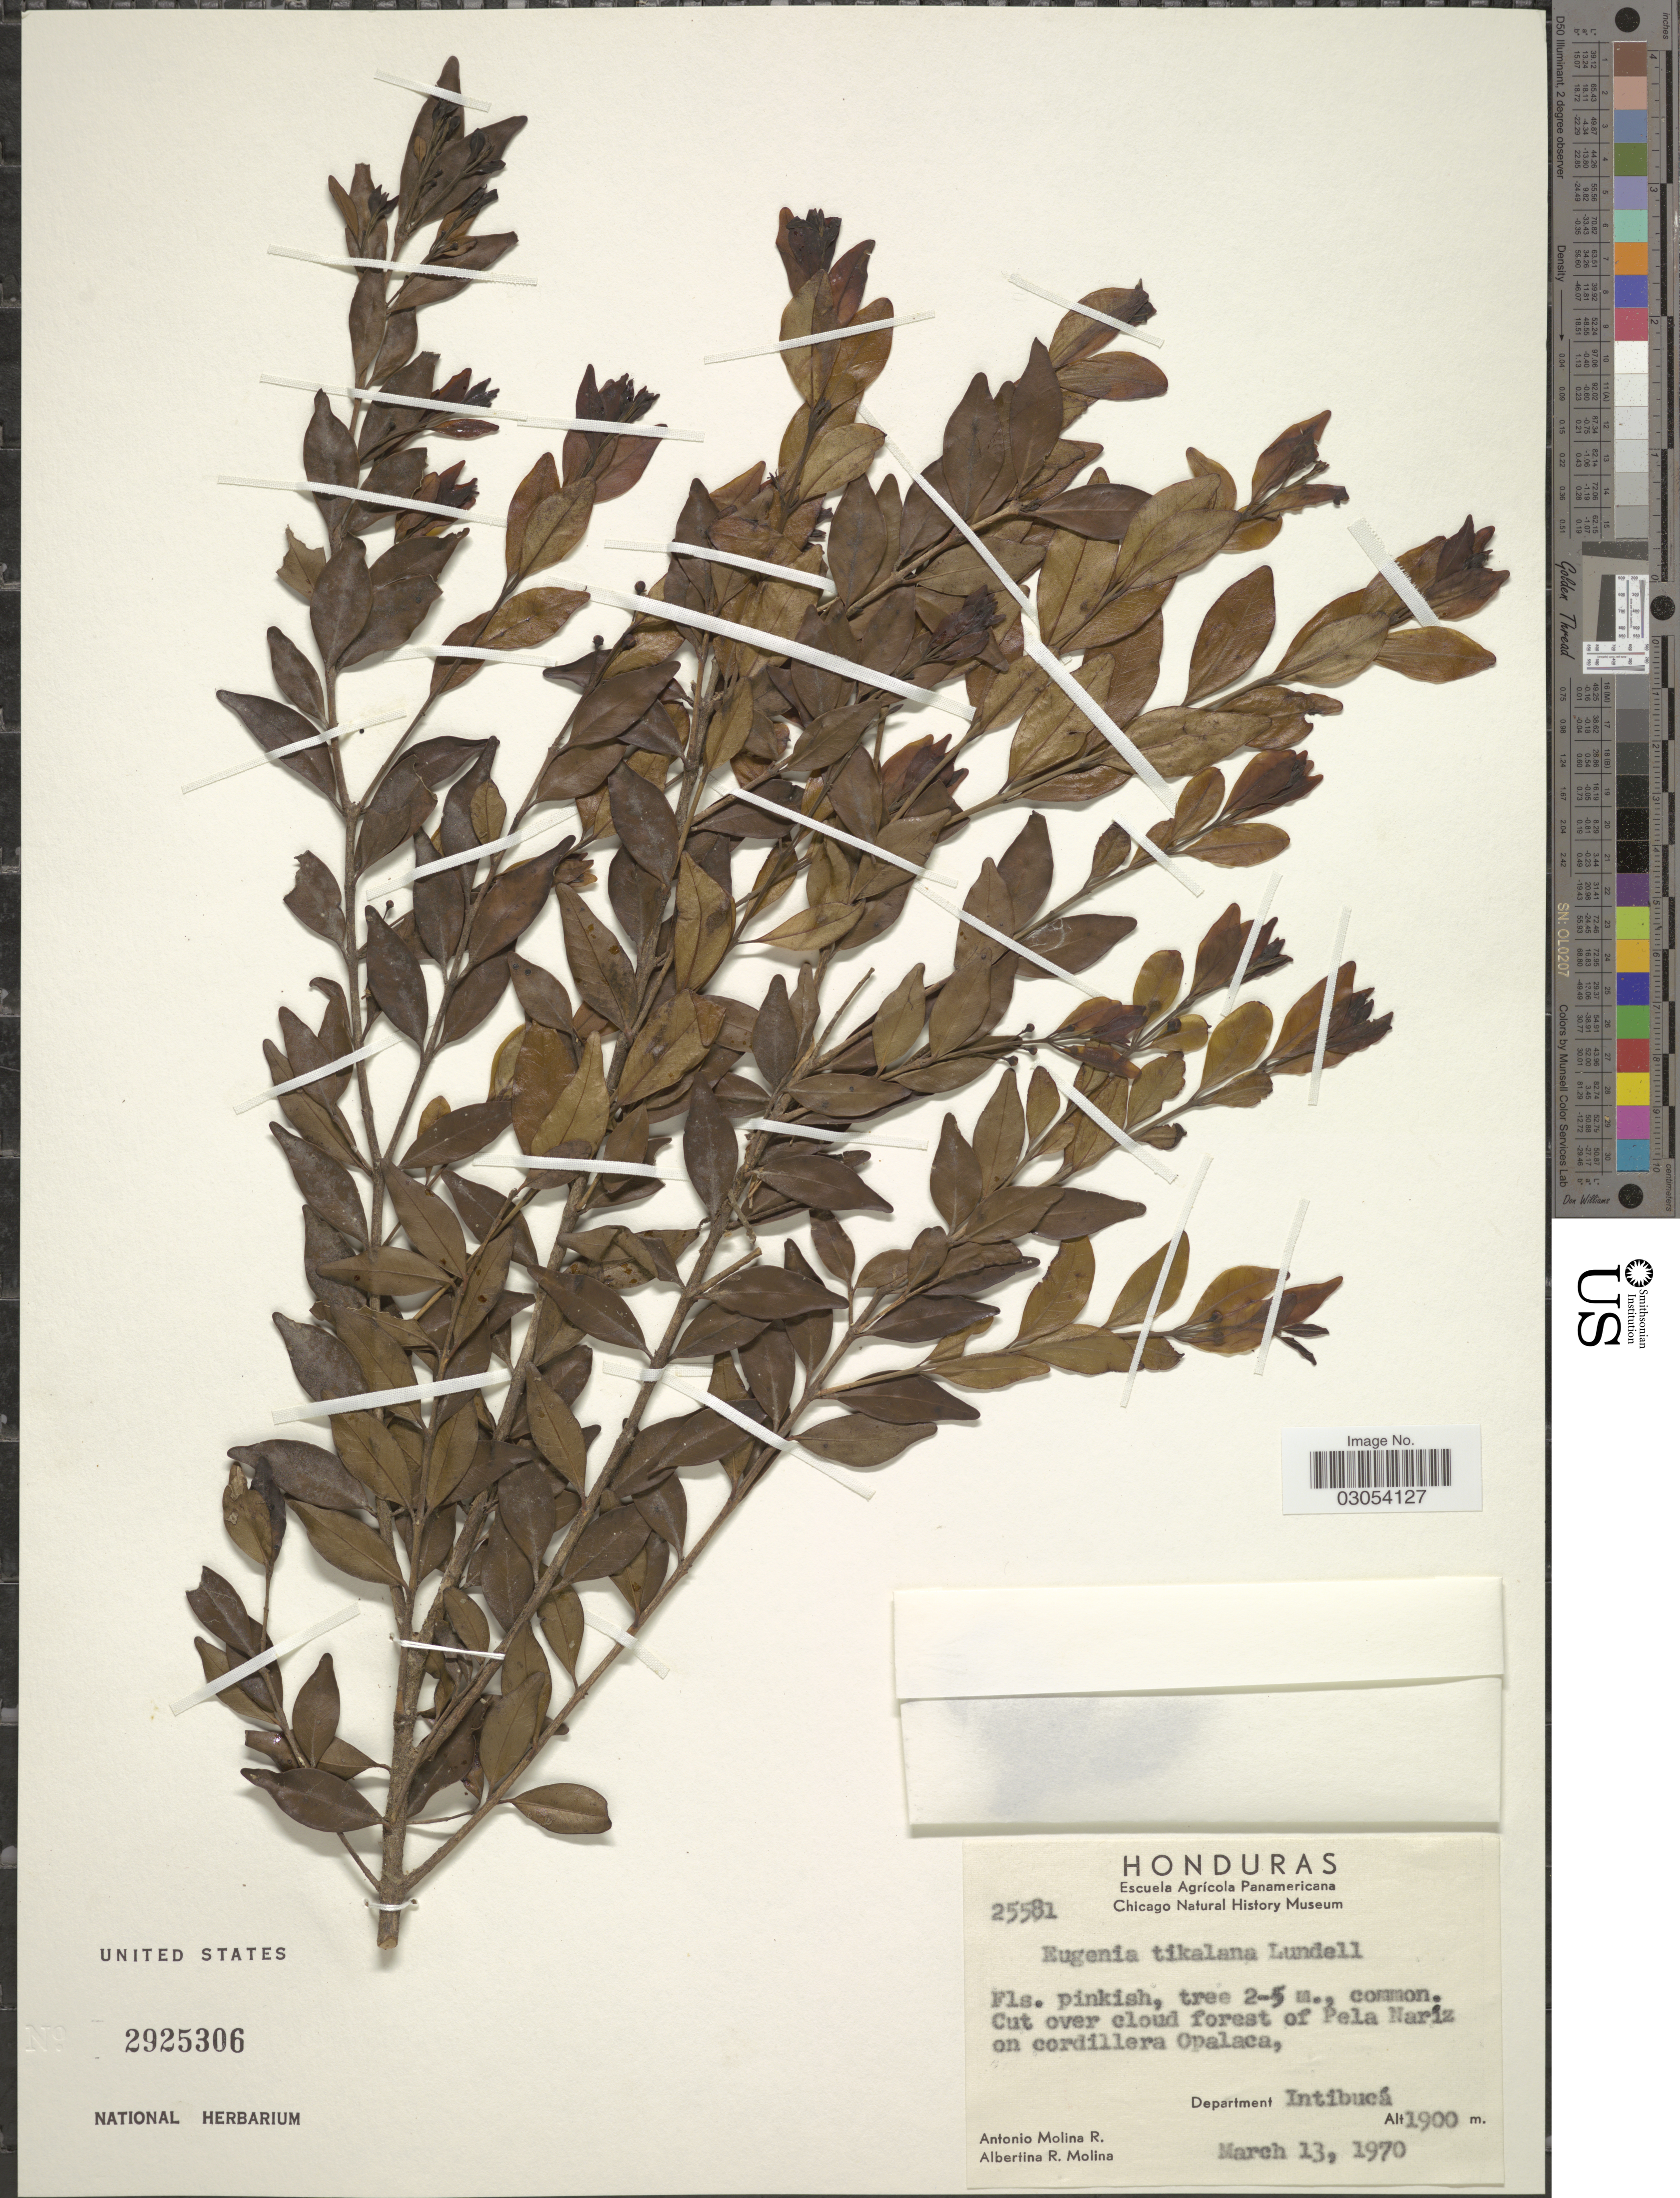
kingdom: Plantae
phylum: Tracheophyta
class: Magnoliopsida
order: Myrtales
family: Myrtaceae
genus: Eugenia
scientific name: Eugenia tikalana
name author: Lundell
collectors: A. Molina R. & A. R. Molina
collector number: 25581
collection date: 1970-03-13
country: Honduras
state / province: Intibuca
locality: Cut over cloud forest of Pela Nariz on cordillera Opalaca, Department Intibucá.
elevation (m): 1900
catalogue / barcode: US 2925306